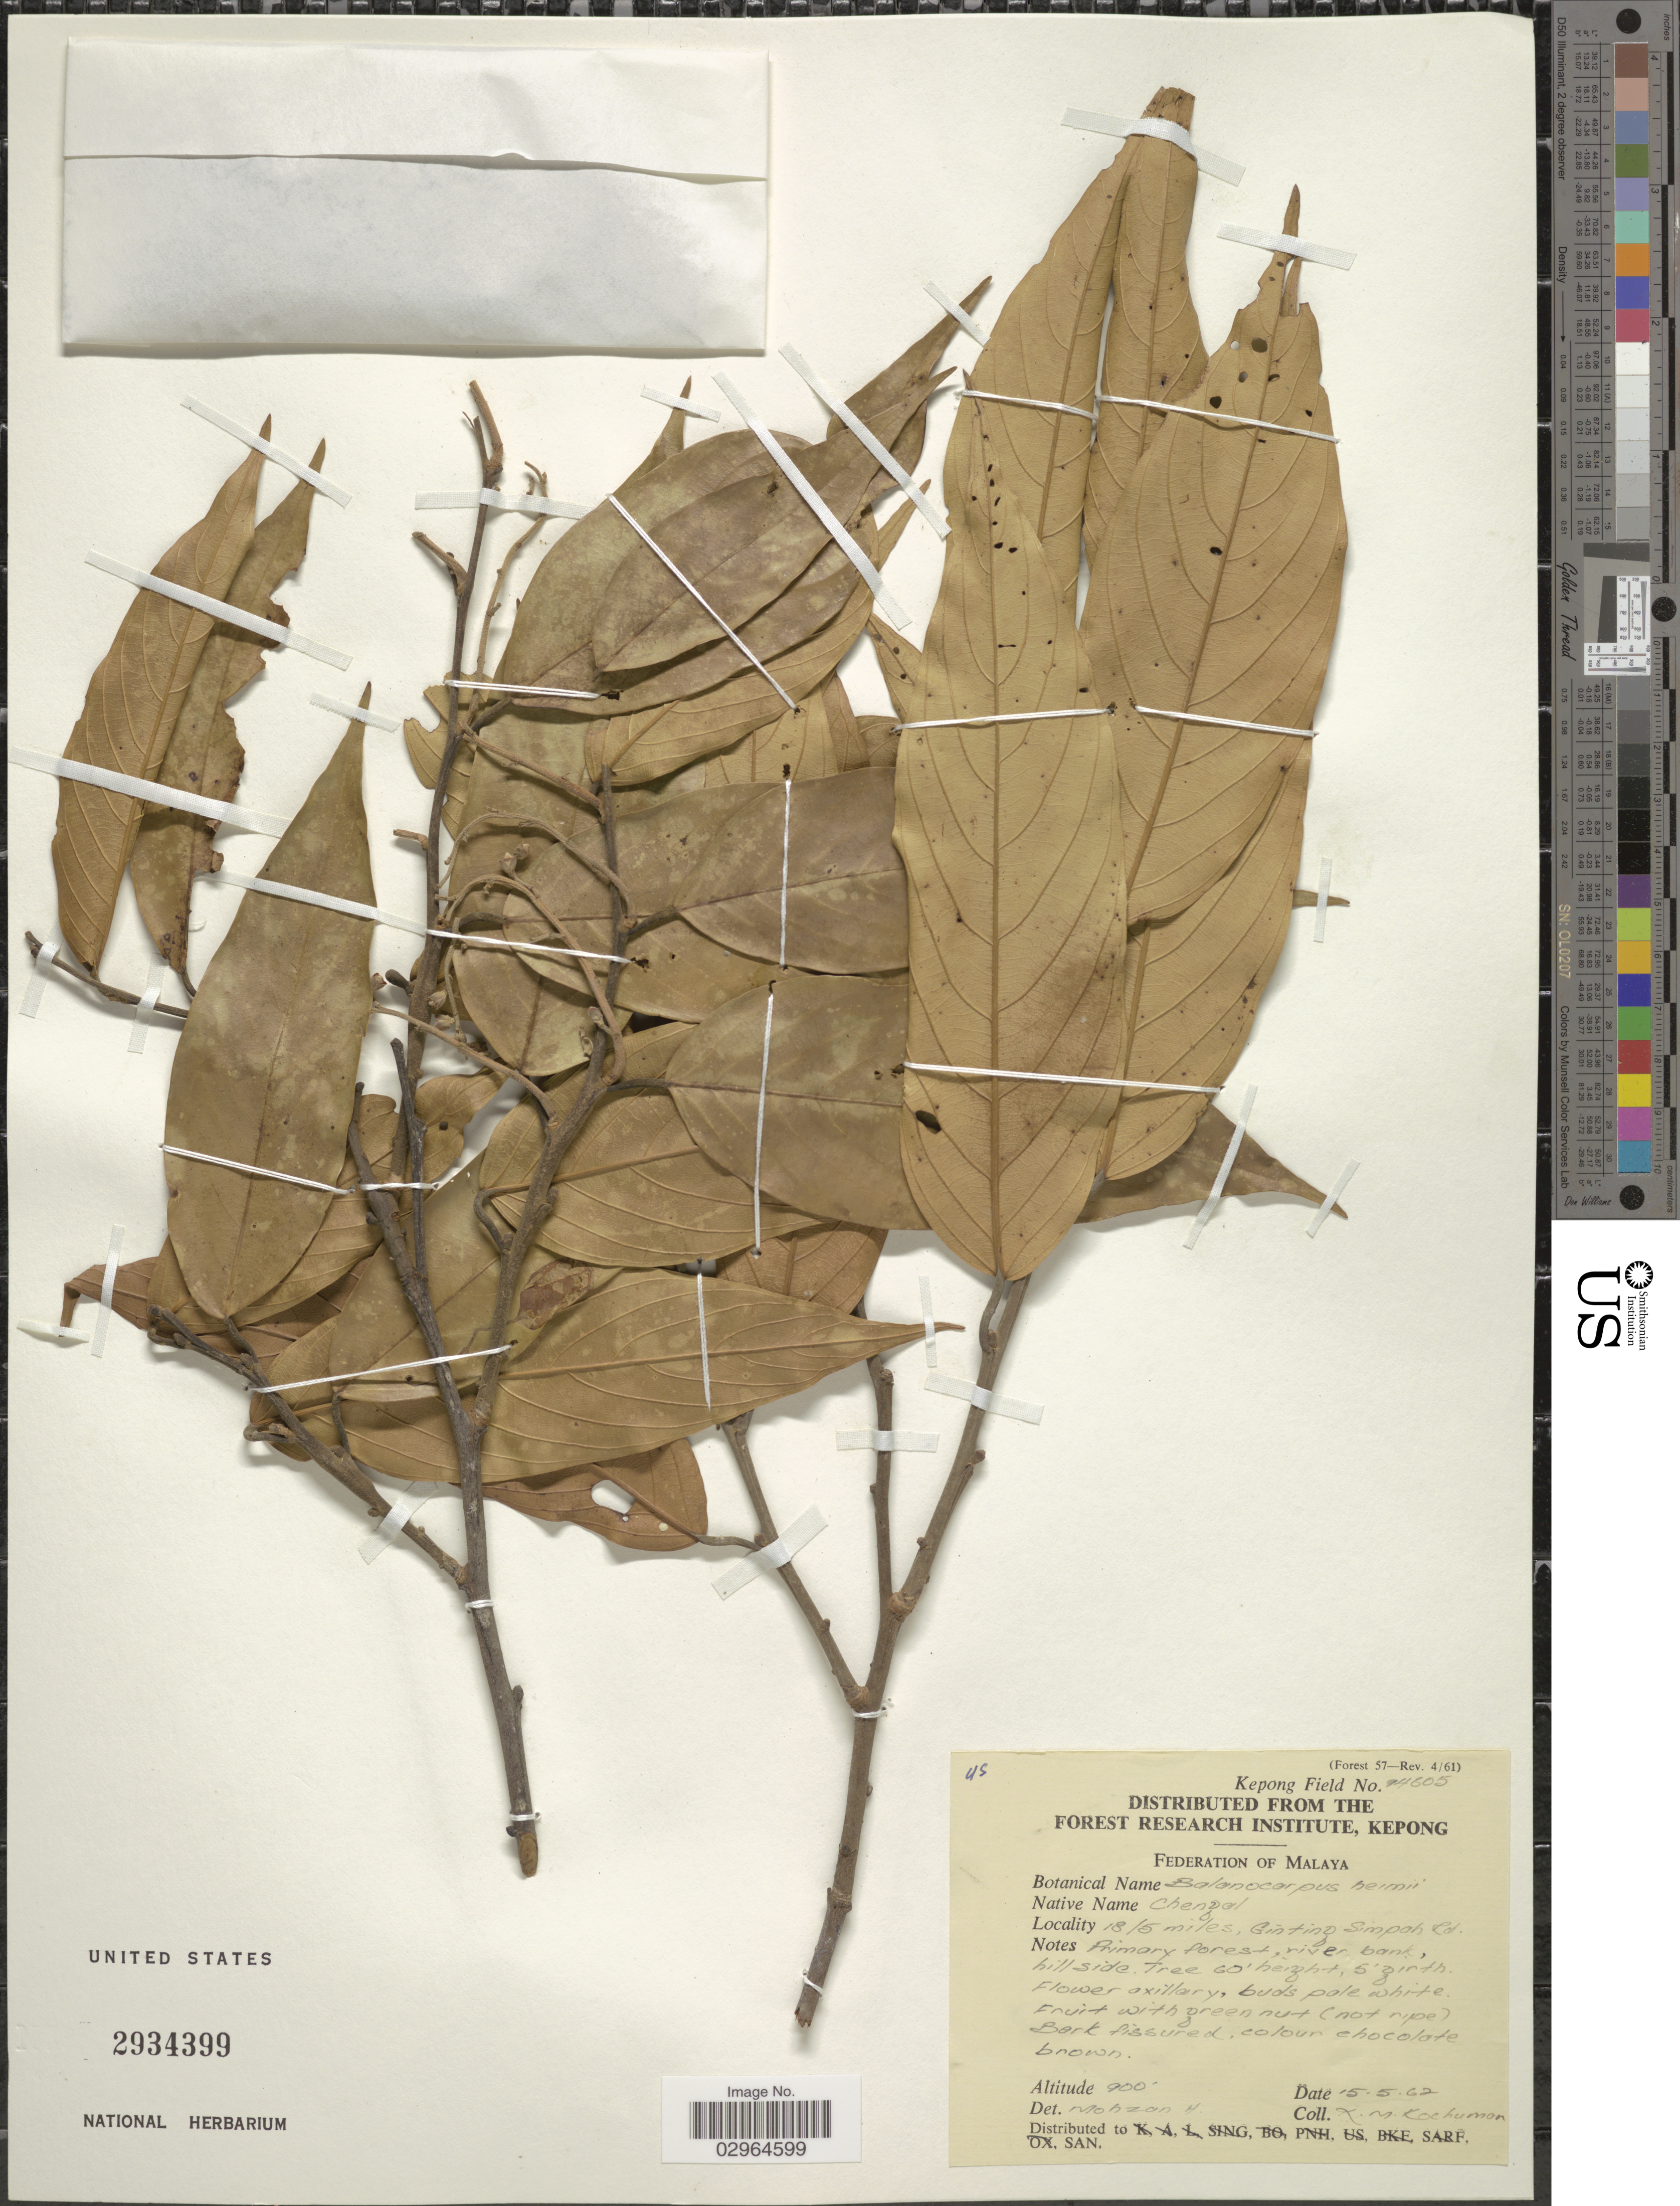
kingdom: Plantae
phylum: Tracheophyta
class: Magnoliopsida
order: Malvales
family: Dipterocarpaceae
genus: Neobalanocarpus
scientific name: Neobalanocarpus heimii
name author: (King) P.S. Ashton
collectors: K. Kochummen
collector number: Kepong Field 94605?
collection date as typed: Transcribed d/m/y: 15/5/62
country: Malaysia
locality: Federation of Malaya. 18/5 miles, Ginting Simpah Rd.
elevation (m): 274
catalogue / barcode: US 2934399